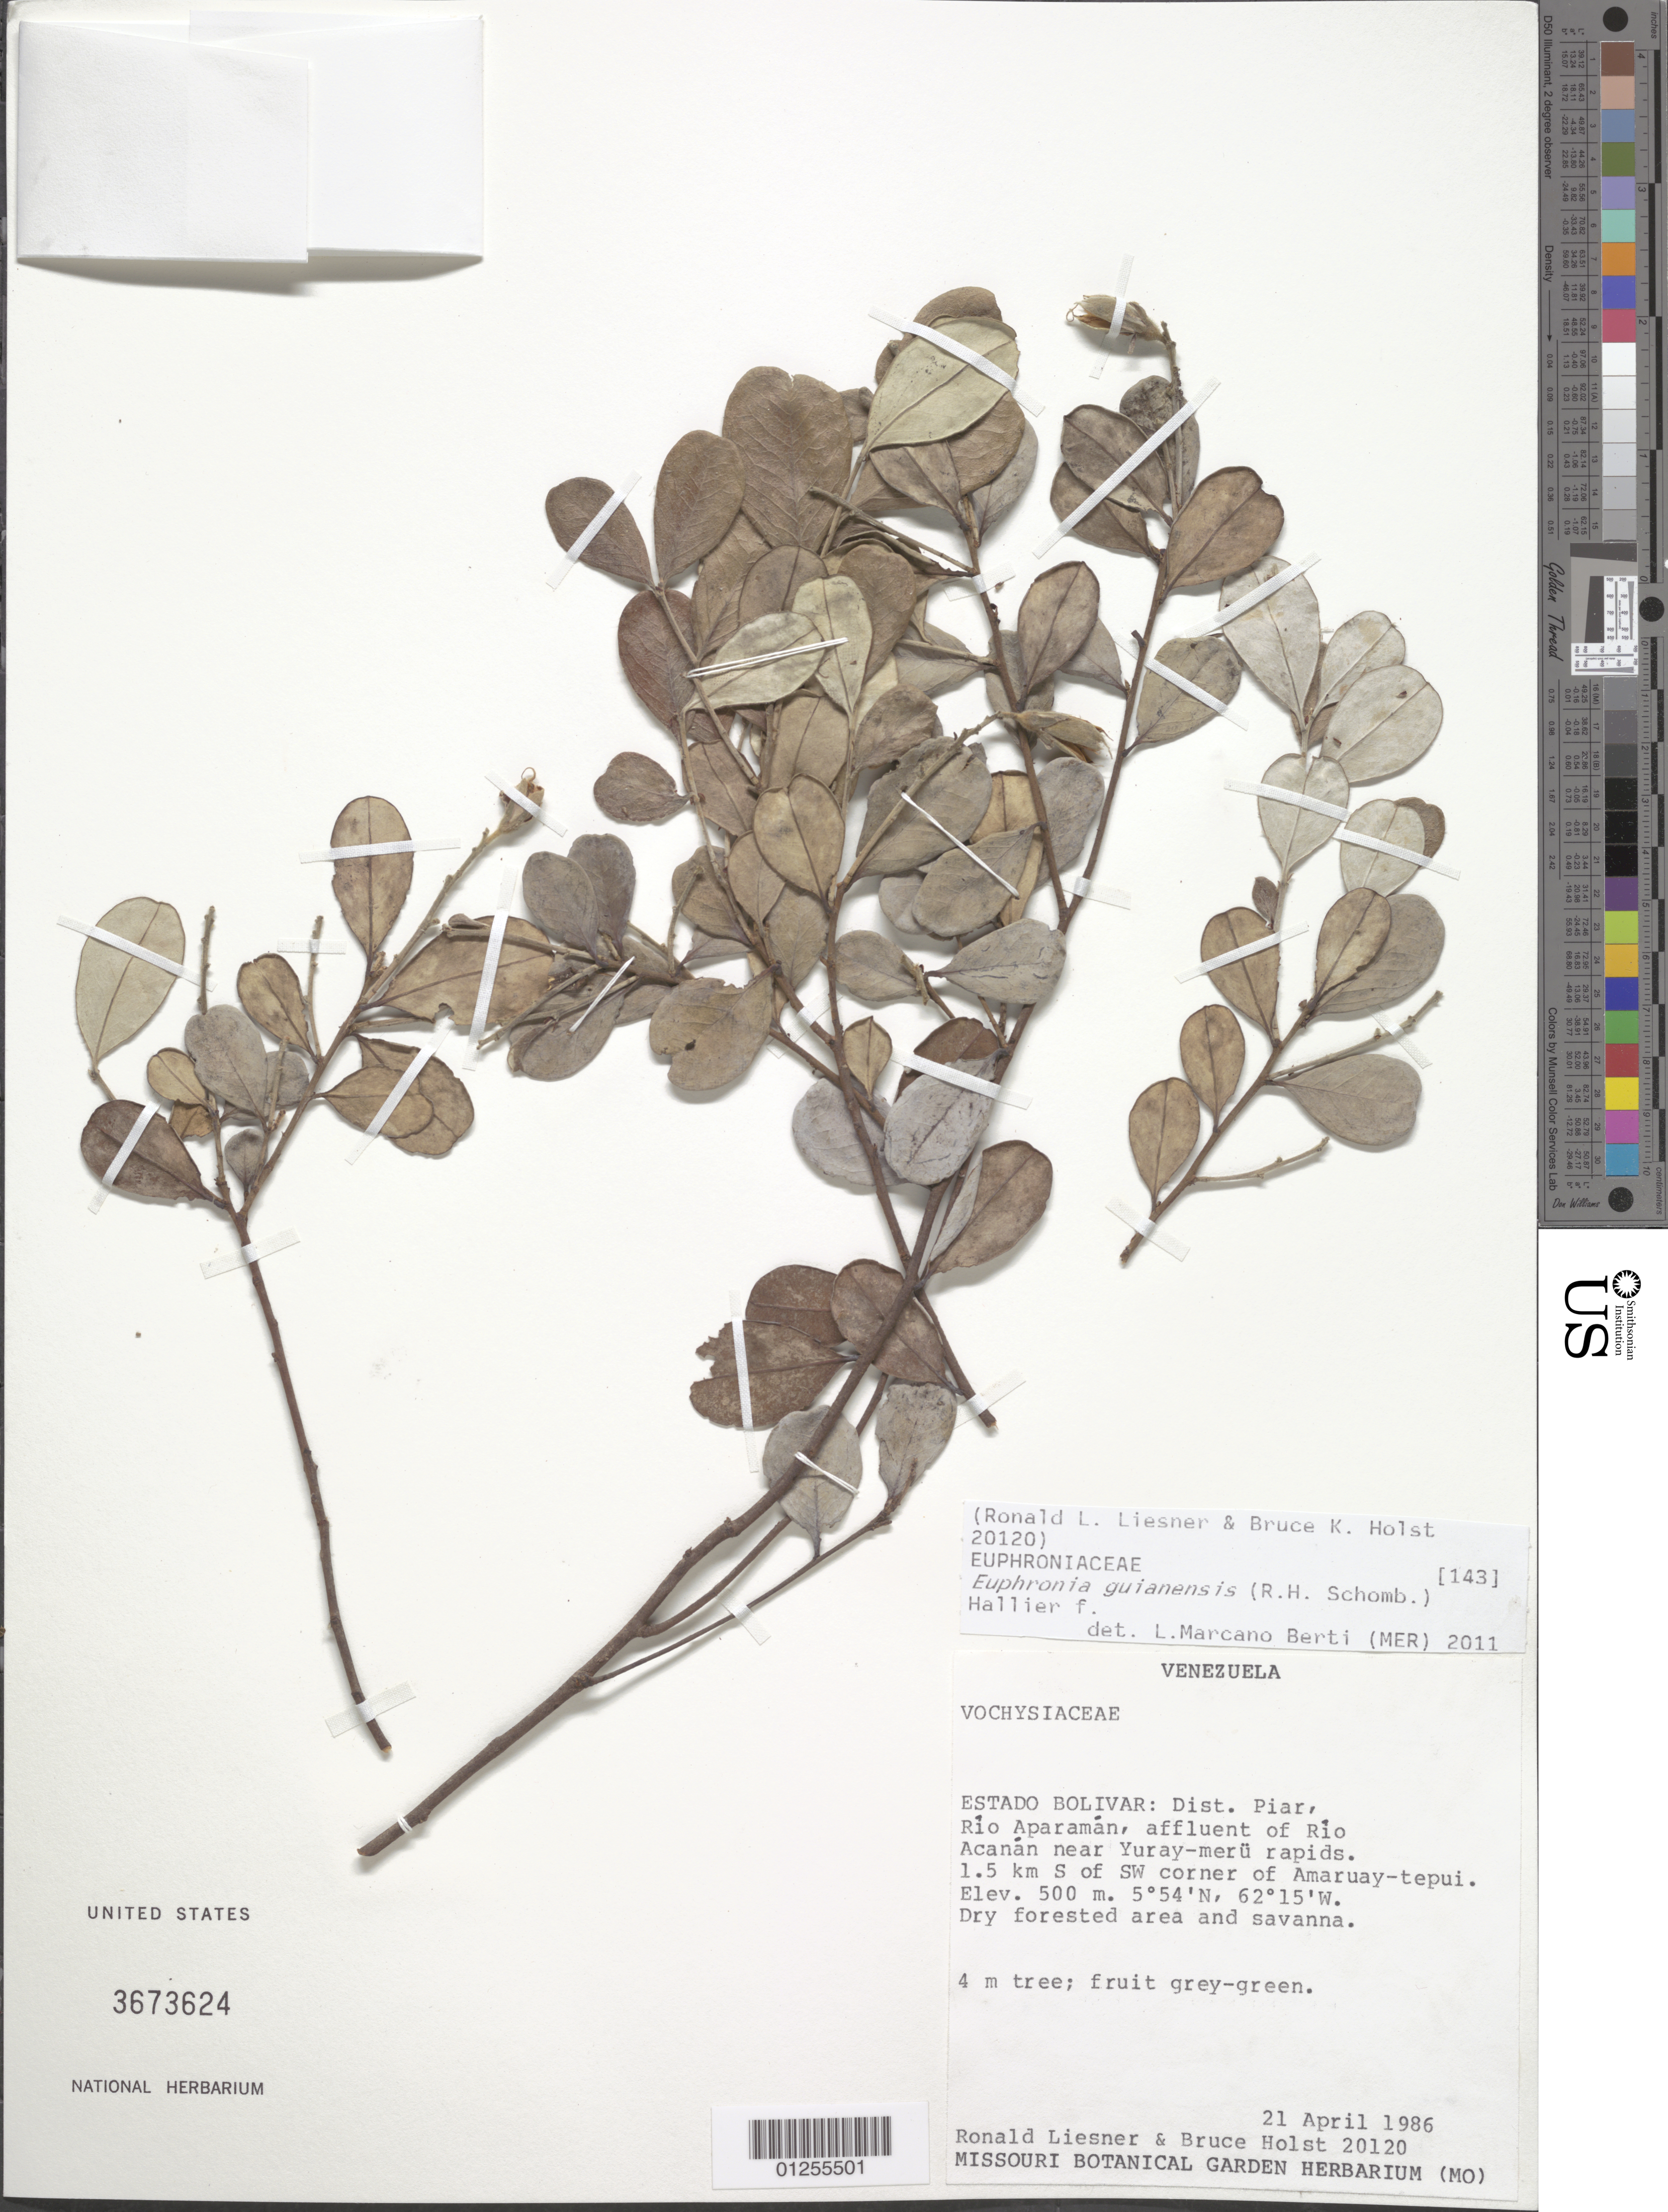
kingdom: Plantae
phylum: Tracheophyta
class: Magnoliopsida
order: Malpighiales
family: Euphroniaceae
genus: Euphronia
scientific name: Euphronia guianensis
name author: (R.H. Schomb.) Hallier f.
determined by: Marcano-Berti, L.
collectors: R. L. Liesner & B. Holst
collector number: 20120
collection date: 1986-04-21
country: Venezuela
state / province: Bolívar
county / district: Piar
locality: Rio Aparamán, affluent of Rio Acanán near Yuray-merü rapids. 1.5km S of SW corner of Amaruay-tepui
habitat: Dry forested area and savanna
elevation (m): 500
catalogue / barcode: US 3673624